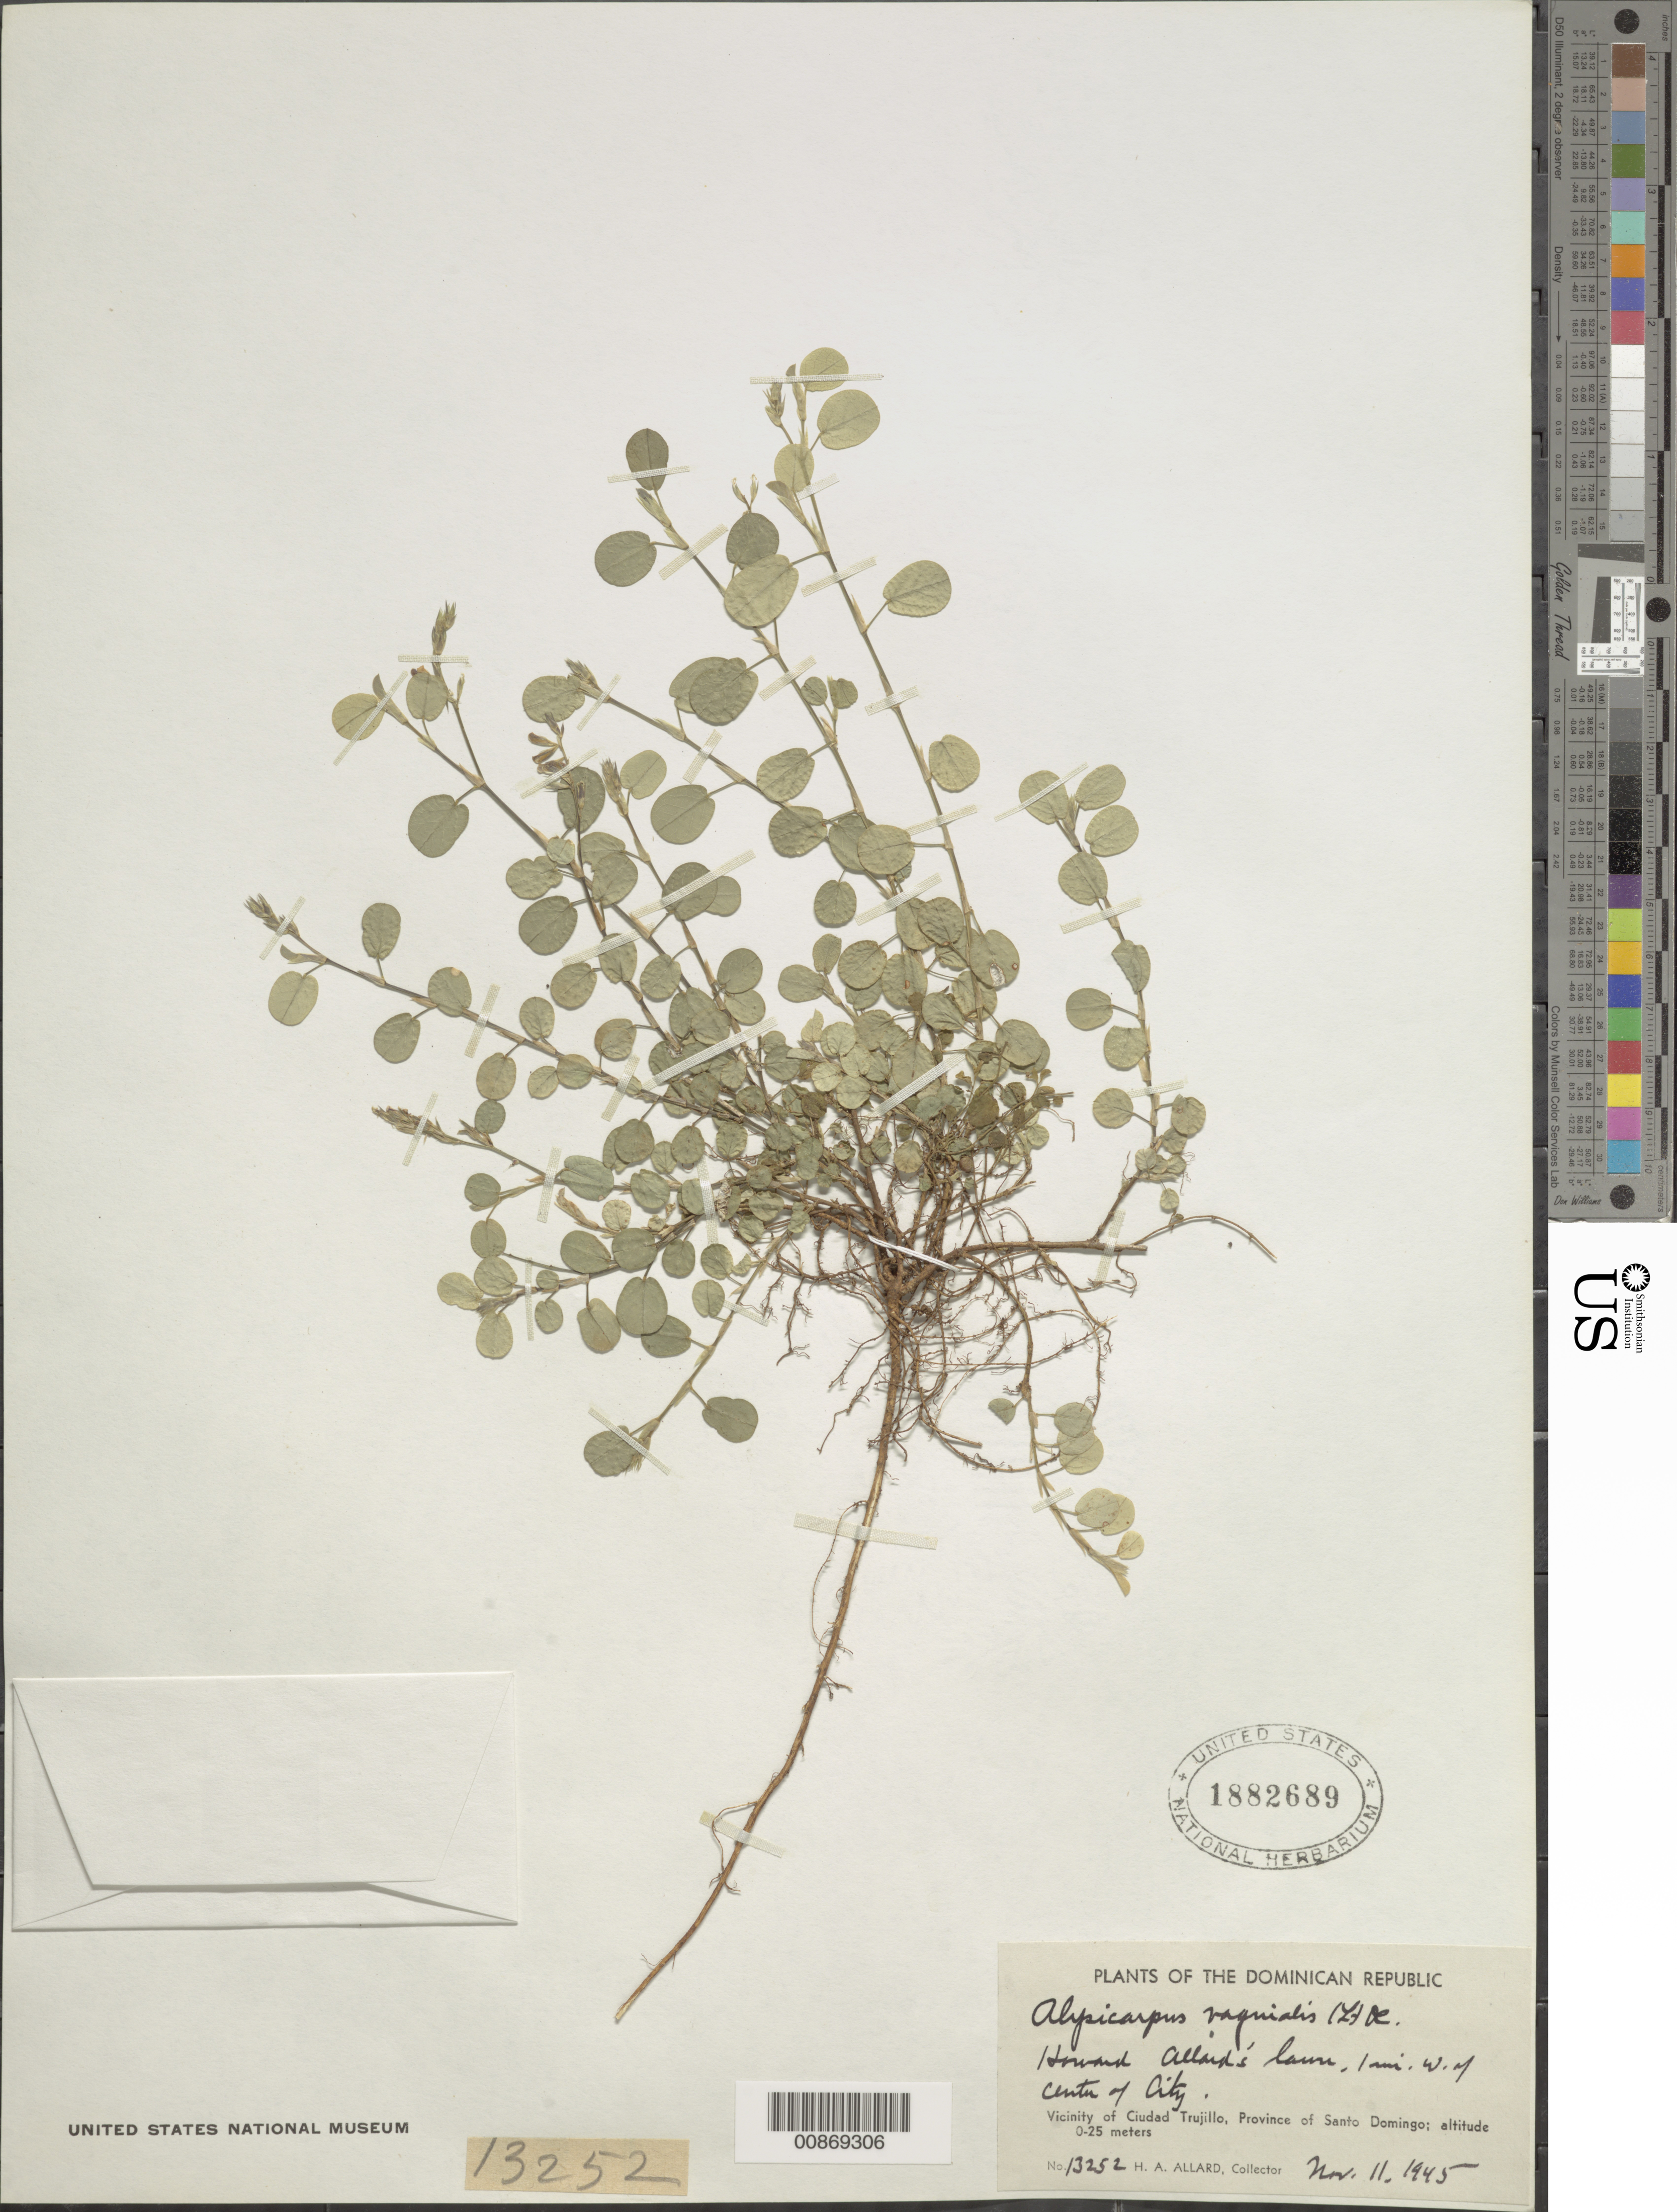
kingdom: Plantae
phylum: Tracheophyta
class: Magnoliopsida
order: Fabales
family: Fabaceae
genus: Alysicarpus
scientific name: Alysicarpus vaginalis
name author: (L.) DC.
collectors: H. A. Allard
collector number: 13252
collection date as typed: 11 Nov 1945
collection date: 1945-11-11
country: Dominican Republic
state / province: Distrito Nacional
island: Hispaniola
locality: Vicinity of Ciudad Trujillo, Province of Santo Domingo (obsolete). Howard Allard's lawn, 1 mi. W of center of city.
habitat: Lawn.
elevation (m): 0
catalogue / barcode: US 1882689